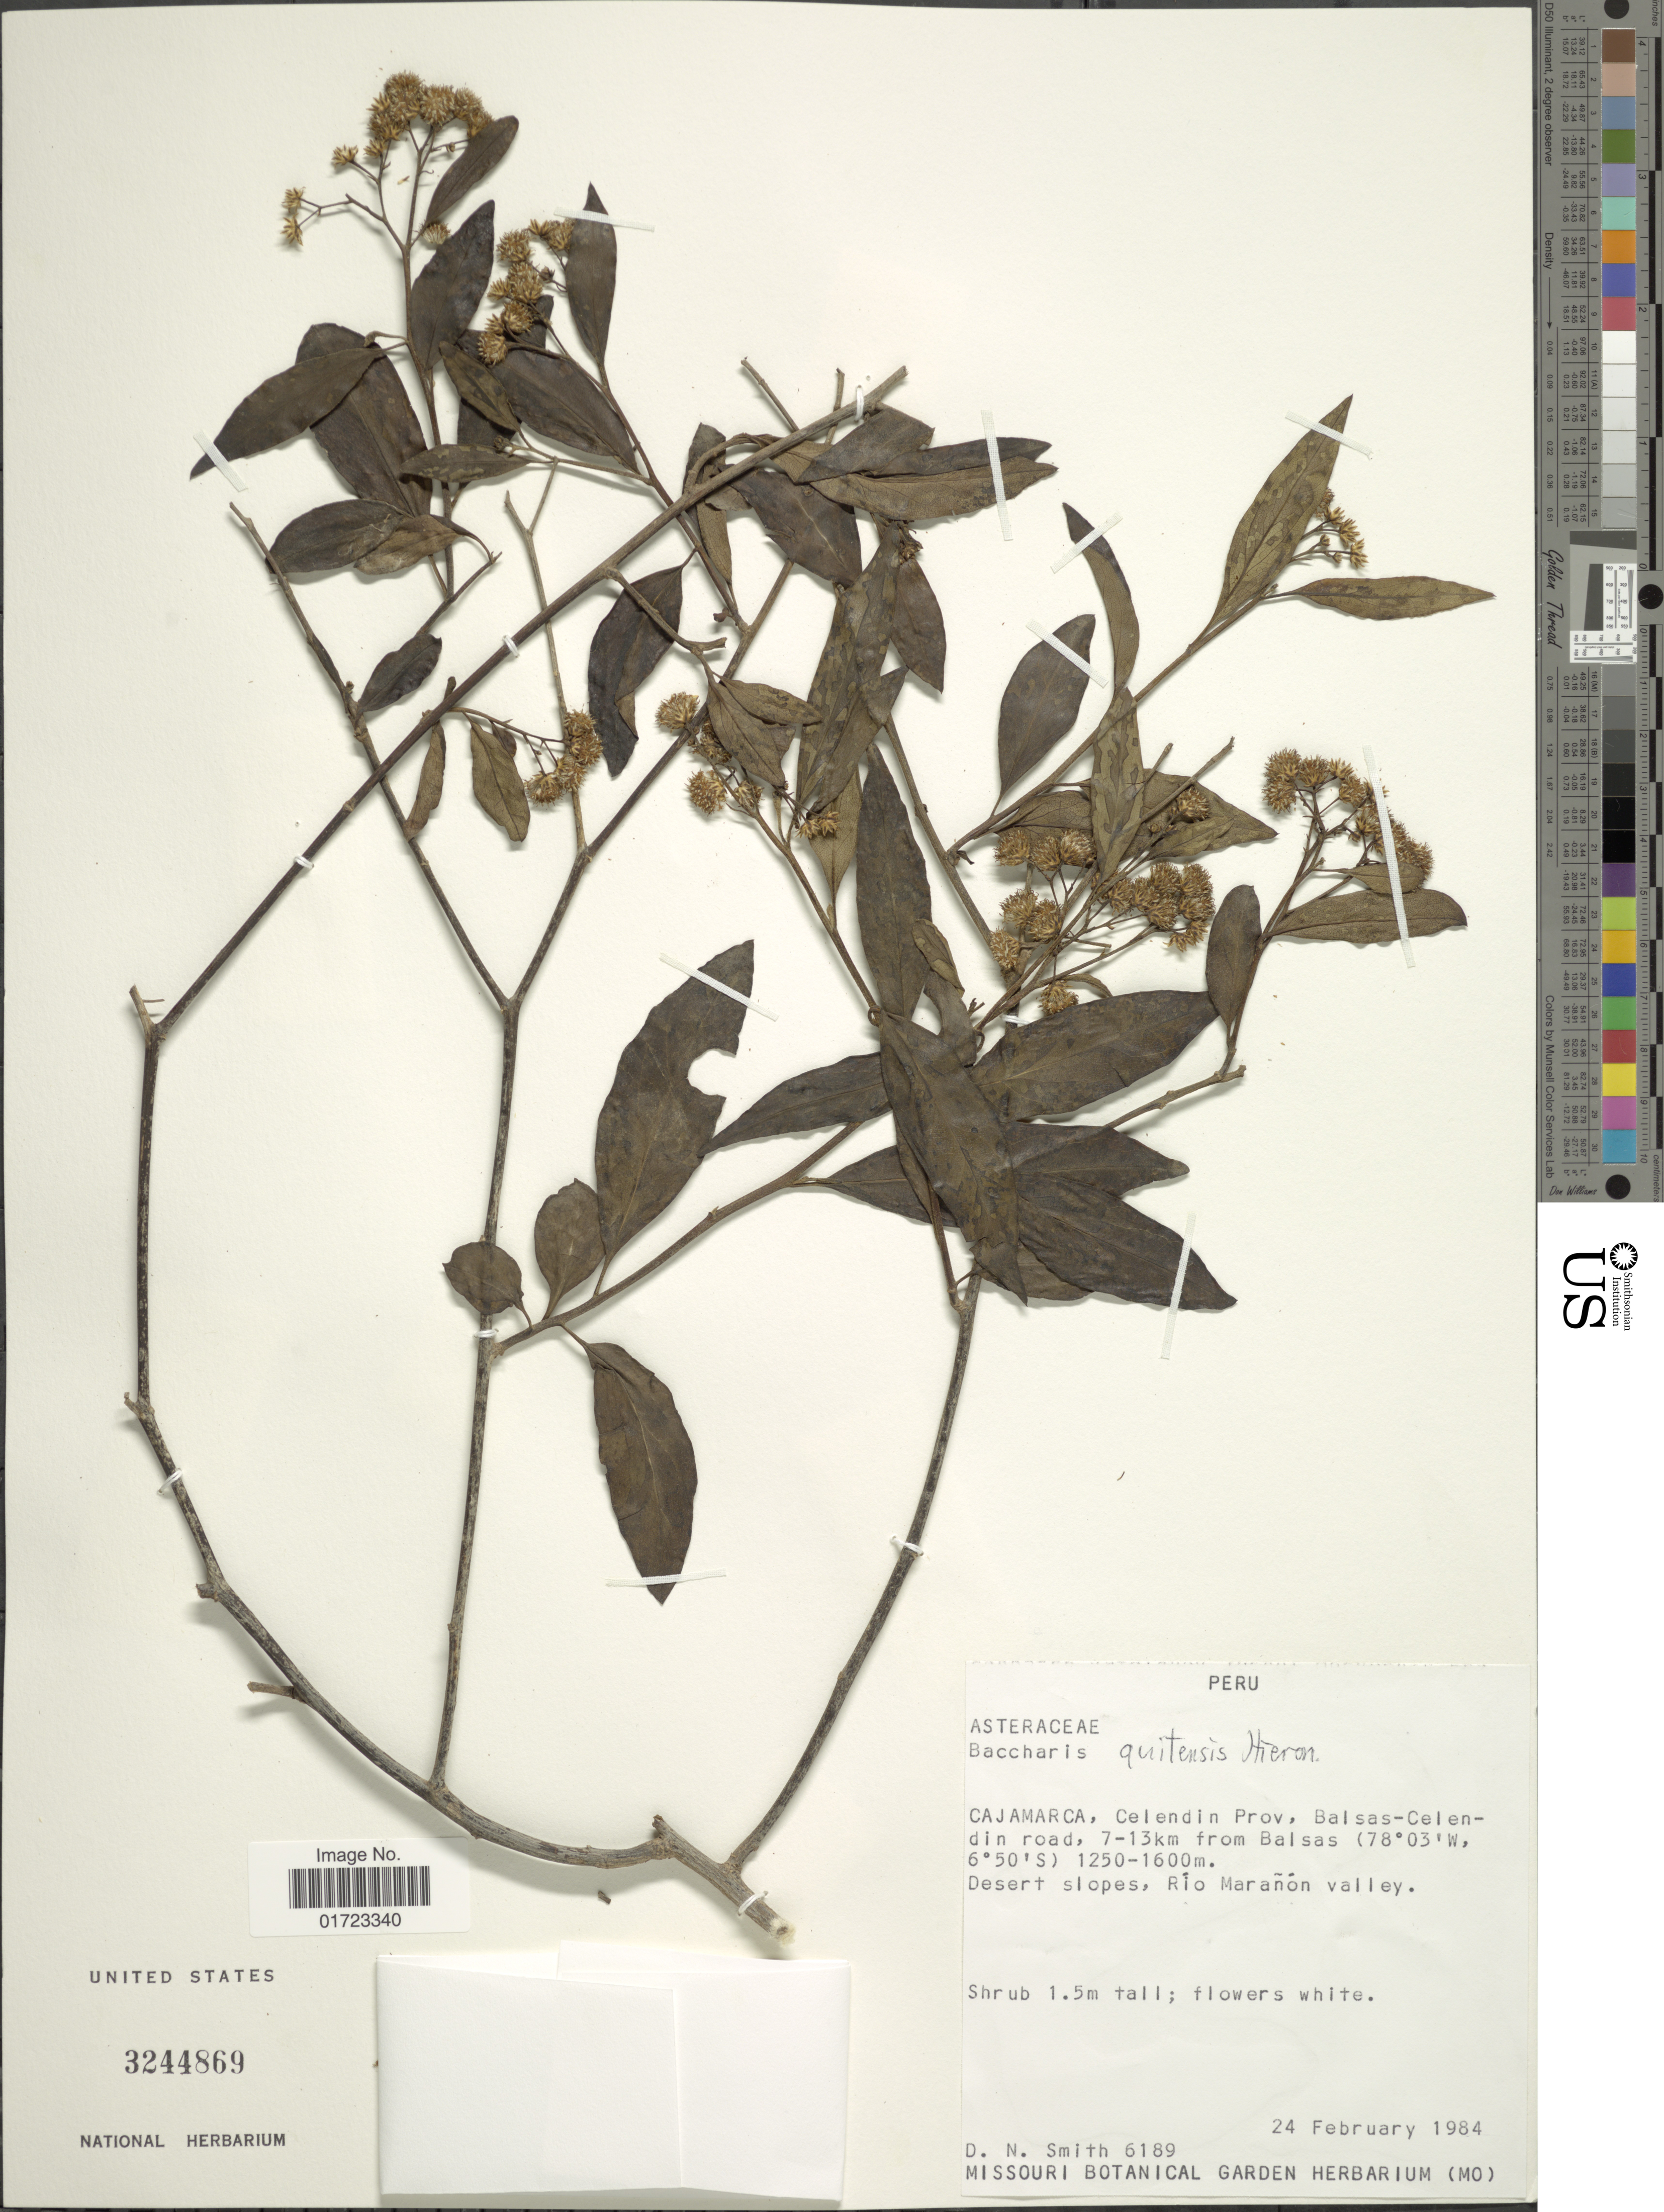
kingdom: Plantae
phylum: Tracheophyta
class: Magnoliopsida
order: Asterales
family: Asteraceae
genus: Baccharis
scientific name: Baccharis quitensis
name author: Kunth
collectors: D. Smith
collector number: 6189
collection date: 1984-02-24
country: Peru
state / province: Cajamarca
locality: Cajamarca, Celendin Prov, Balsas-Cenedin road, 7-13 km from Balsas.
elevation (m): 1250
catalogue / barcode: US 3244869